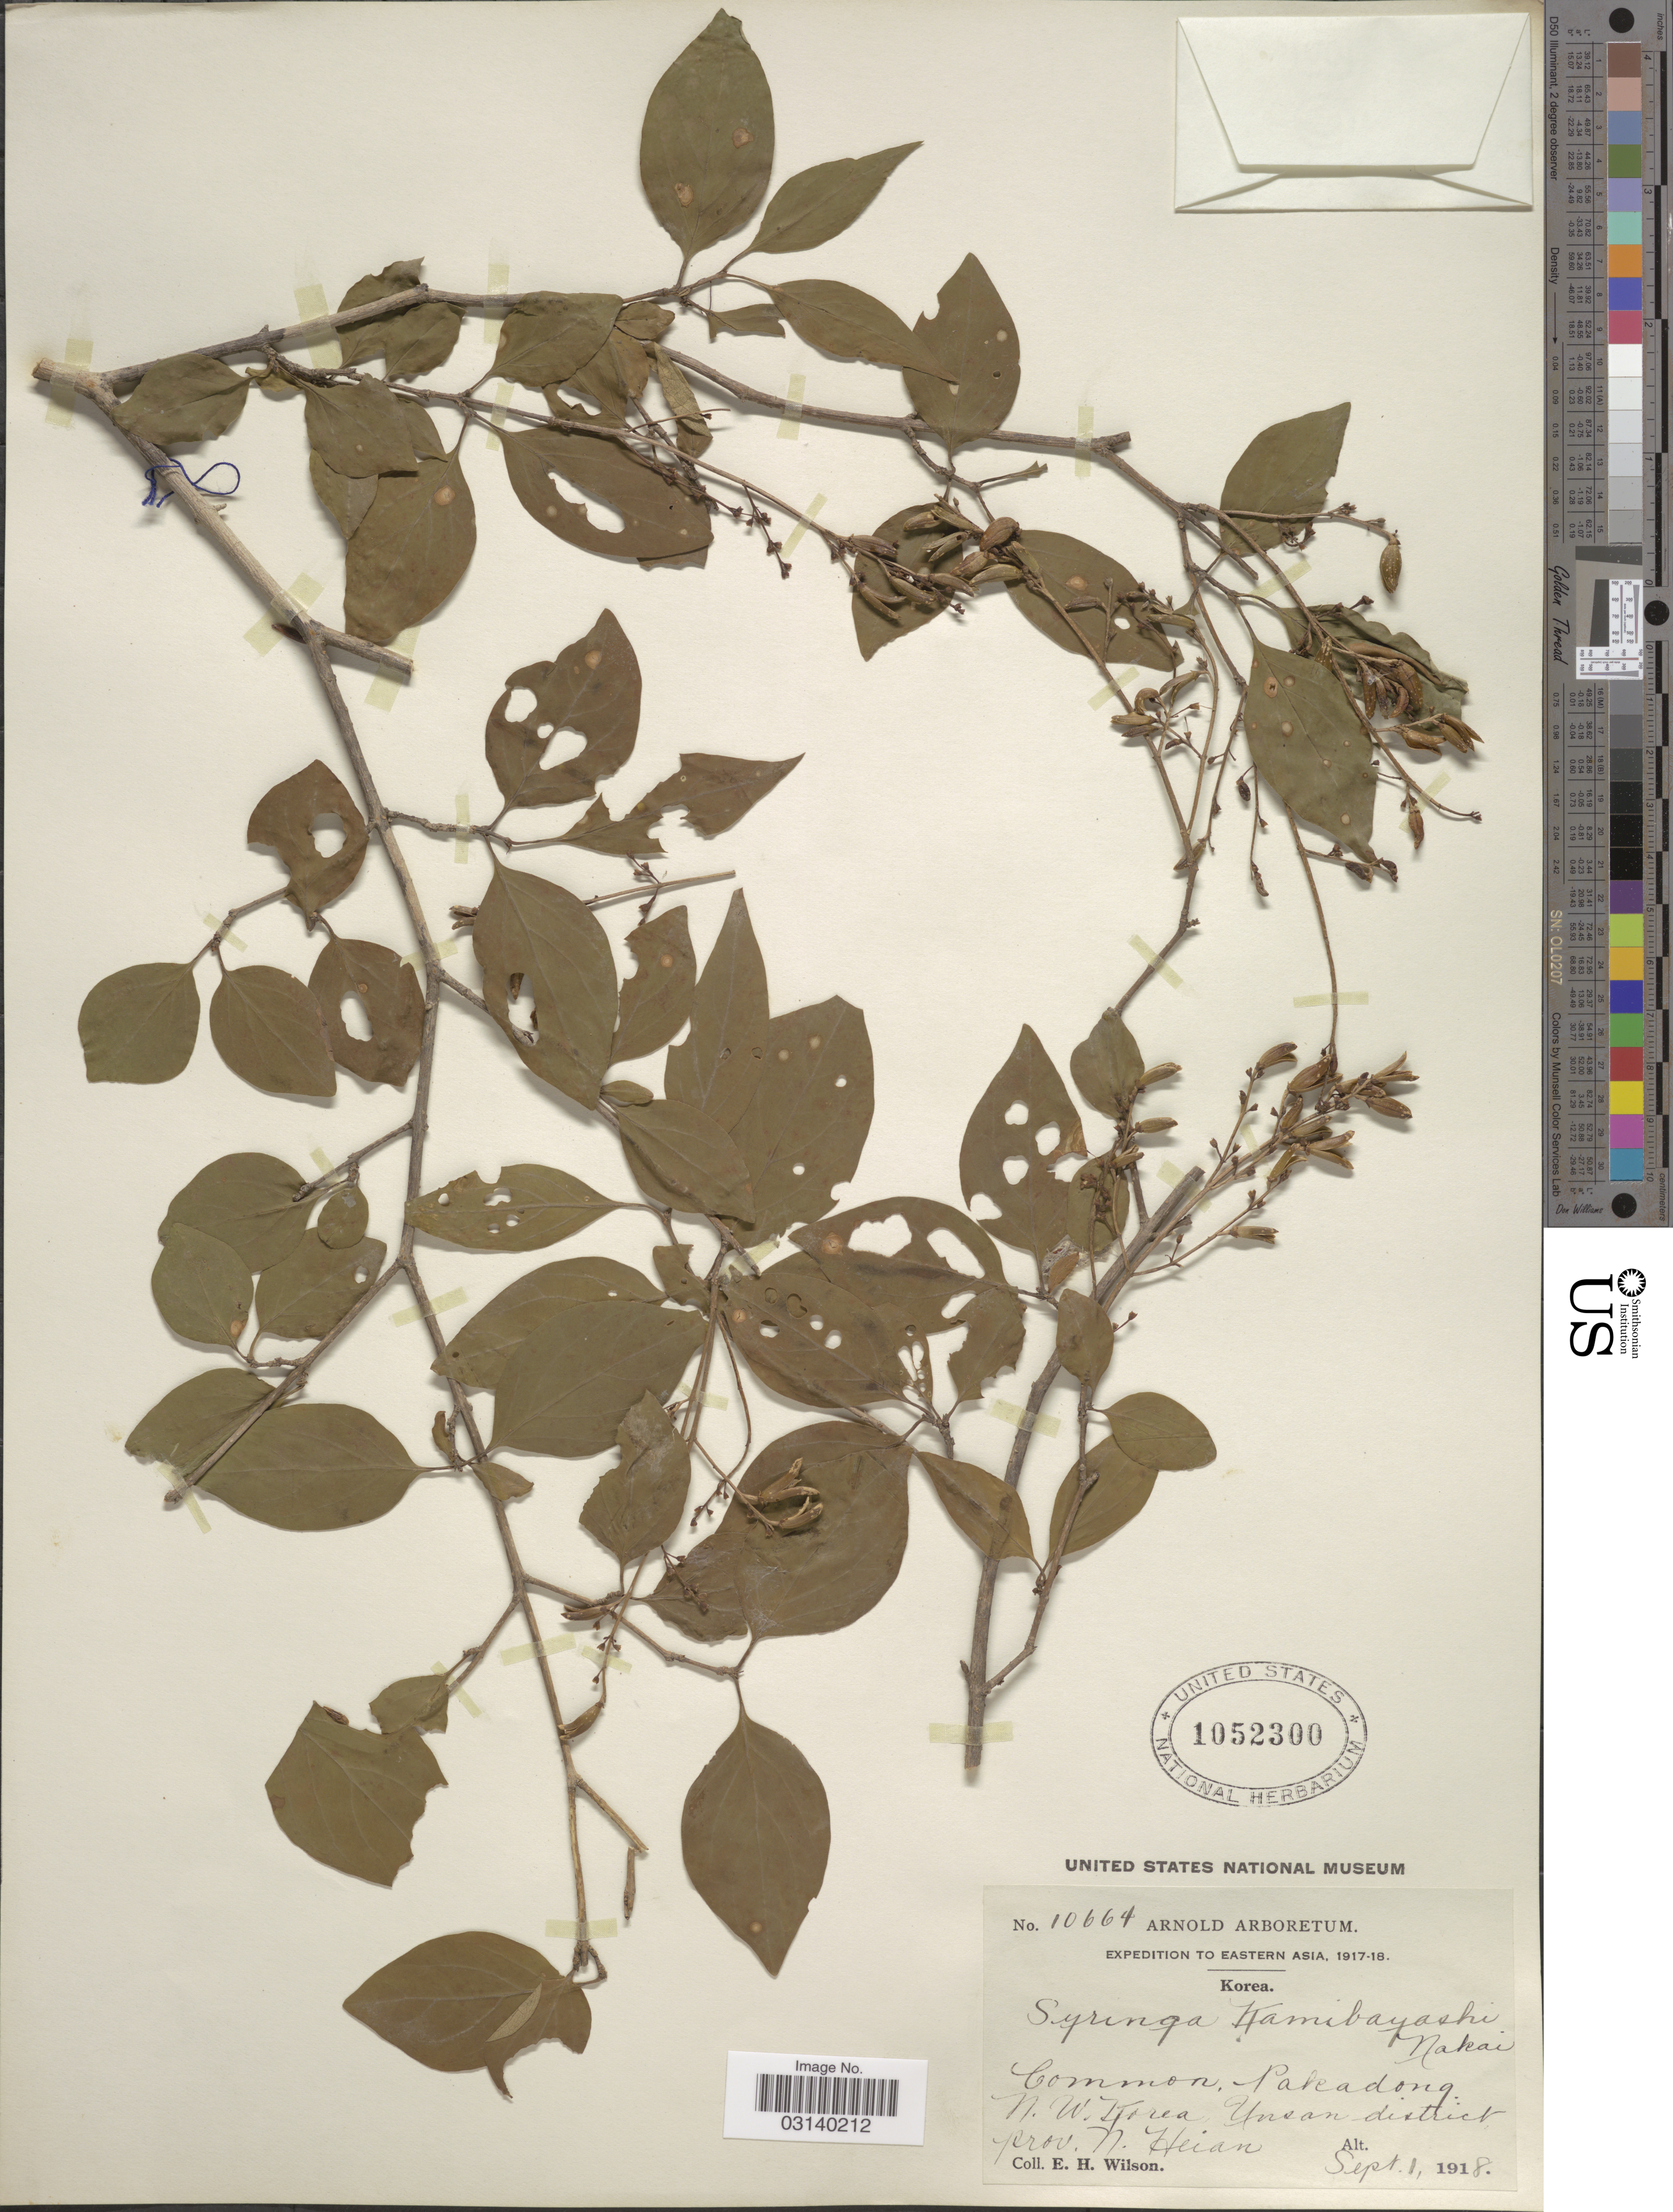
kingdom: Plantae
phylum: Tracheophyta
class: Magnoliopsida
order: Lamiales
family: Oleaceae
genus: Syringa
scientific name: Syringa pubescens var. patula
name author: (Palib.) M.Kim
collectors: E. Wilson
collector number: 10664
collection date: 1918-09-01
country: North Korea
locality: Eastern Asia. Pakadong. N.W. Korea. Unsan district prov. N. Heian.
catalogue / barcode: US 1052300